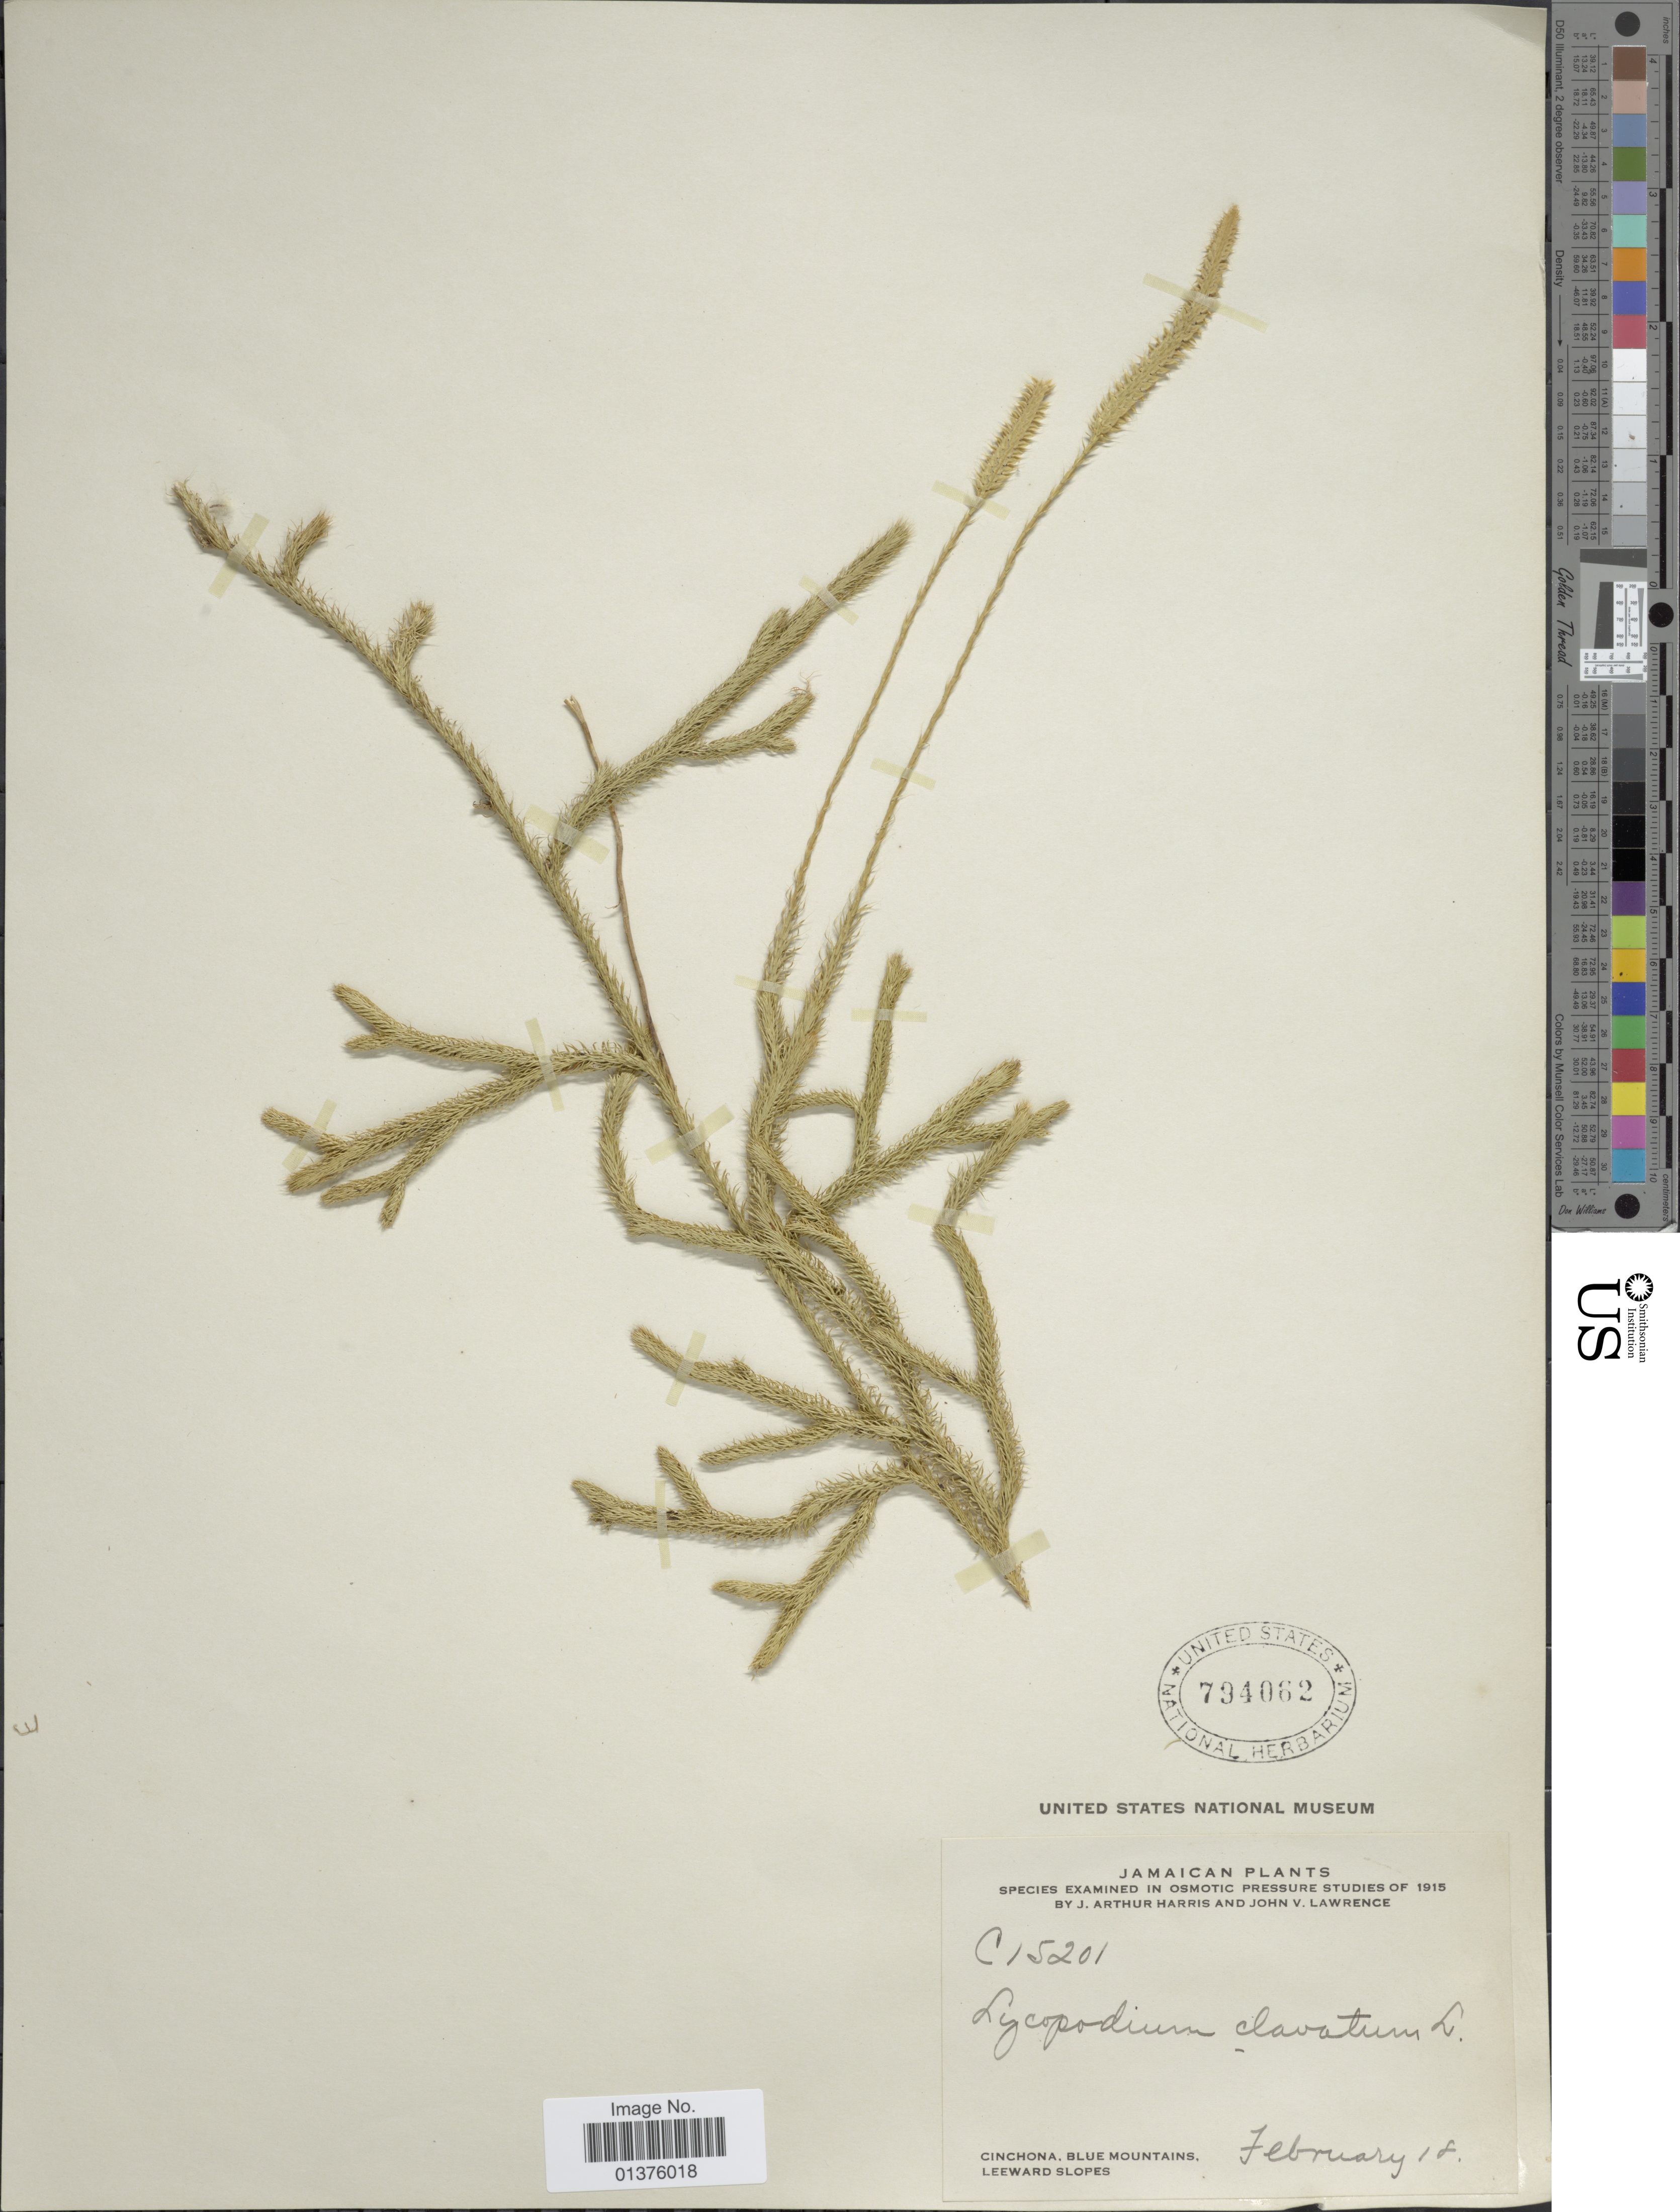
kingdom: Plantae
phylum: Tracheophyta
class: Lycopodiopsida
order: Lycopodiales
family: Lycopodiaceae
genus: Lycopodium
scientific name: Lycopodium clavatum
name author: L.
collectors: J. A. Harris & J. Lawrence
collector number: C15201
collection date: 1915-02-18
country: Jamaica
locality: Cinchona, Blue Mountains, Leeward Slopes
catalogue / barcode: US 794062